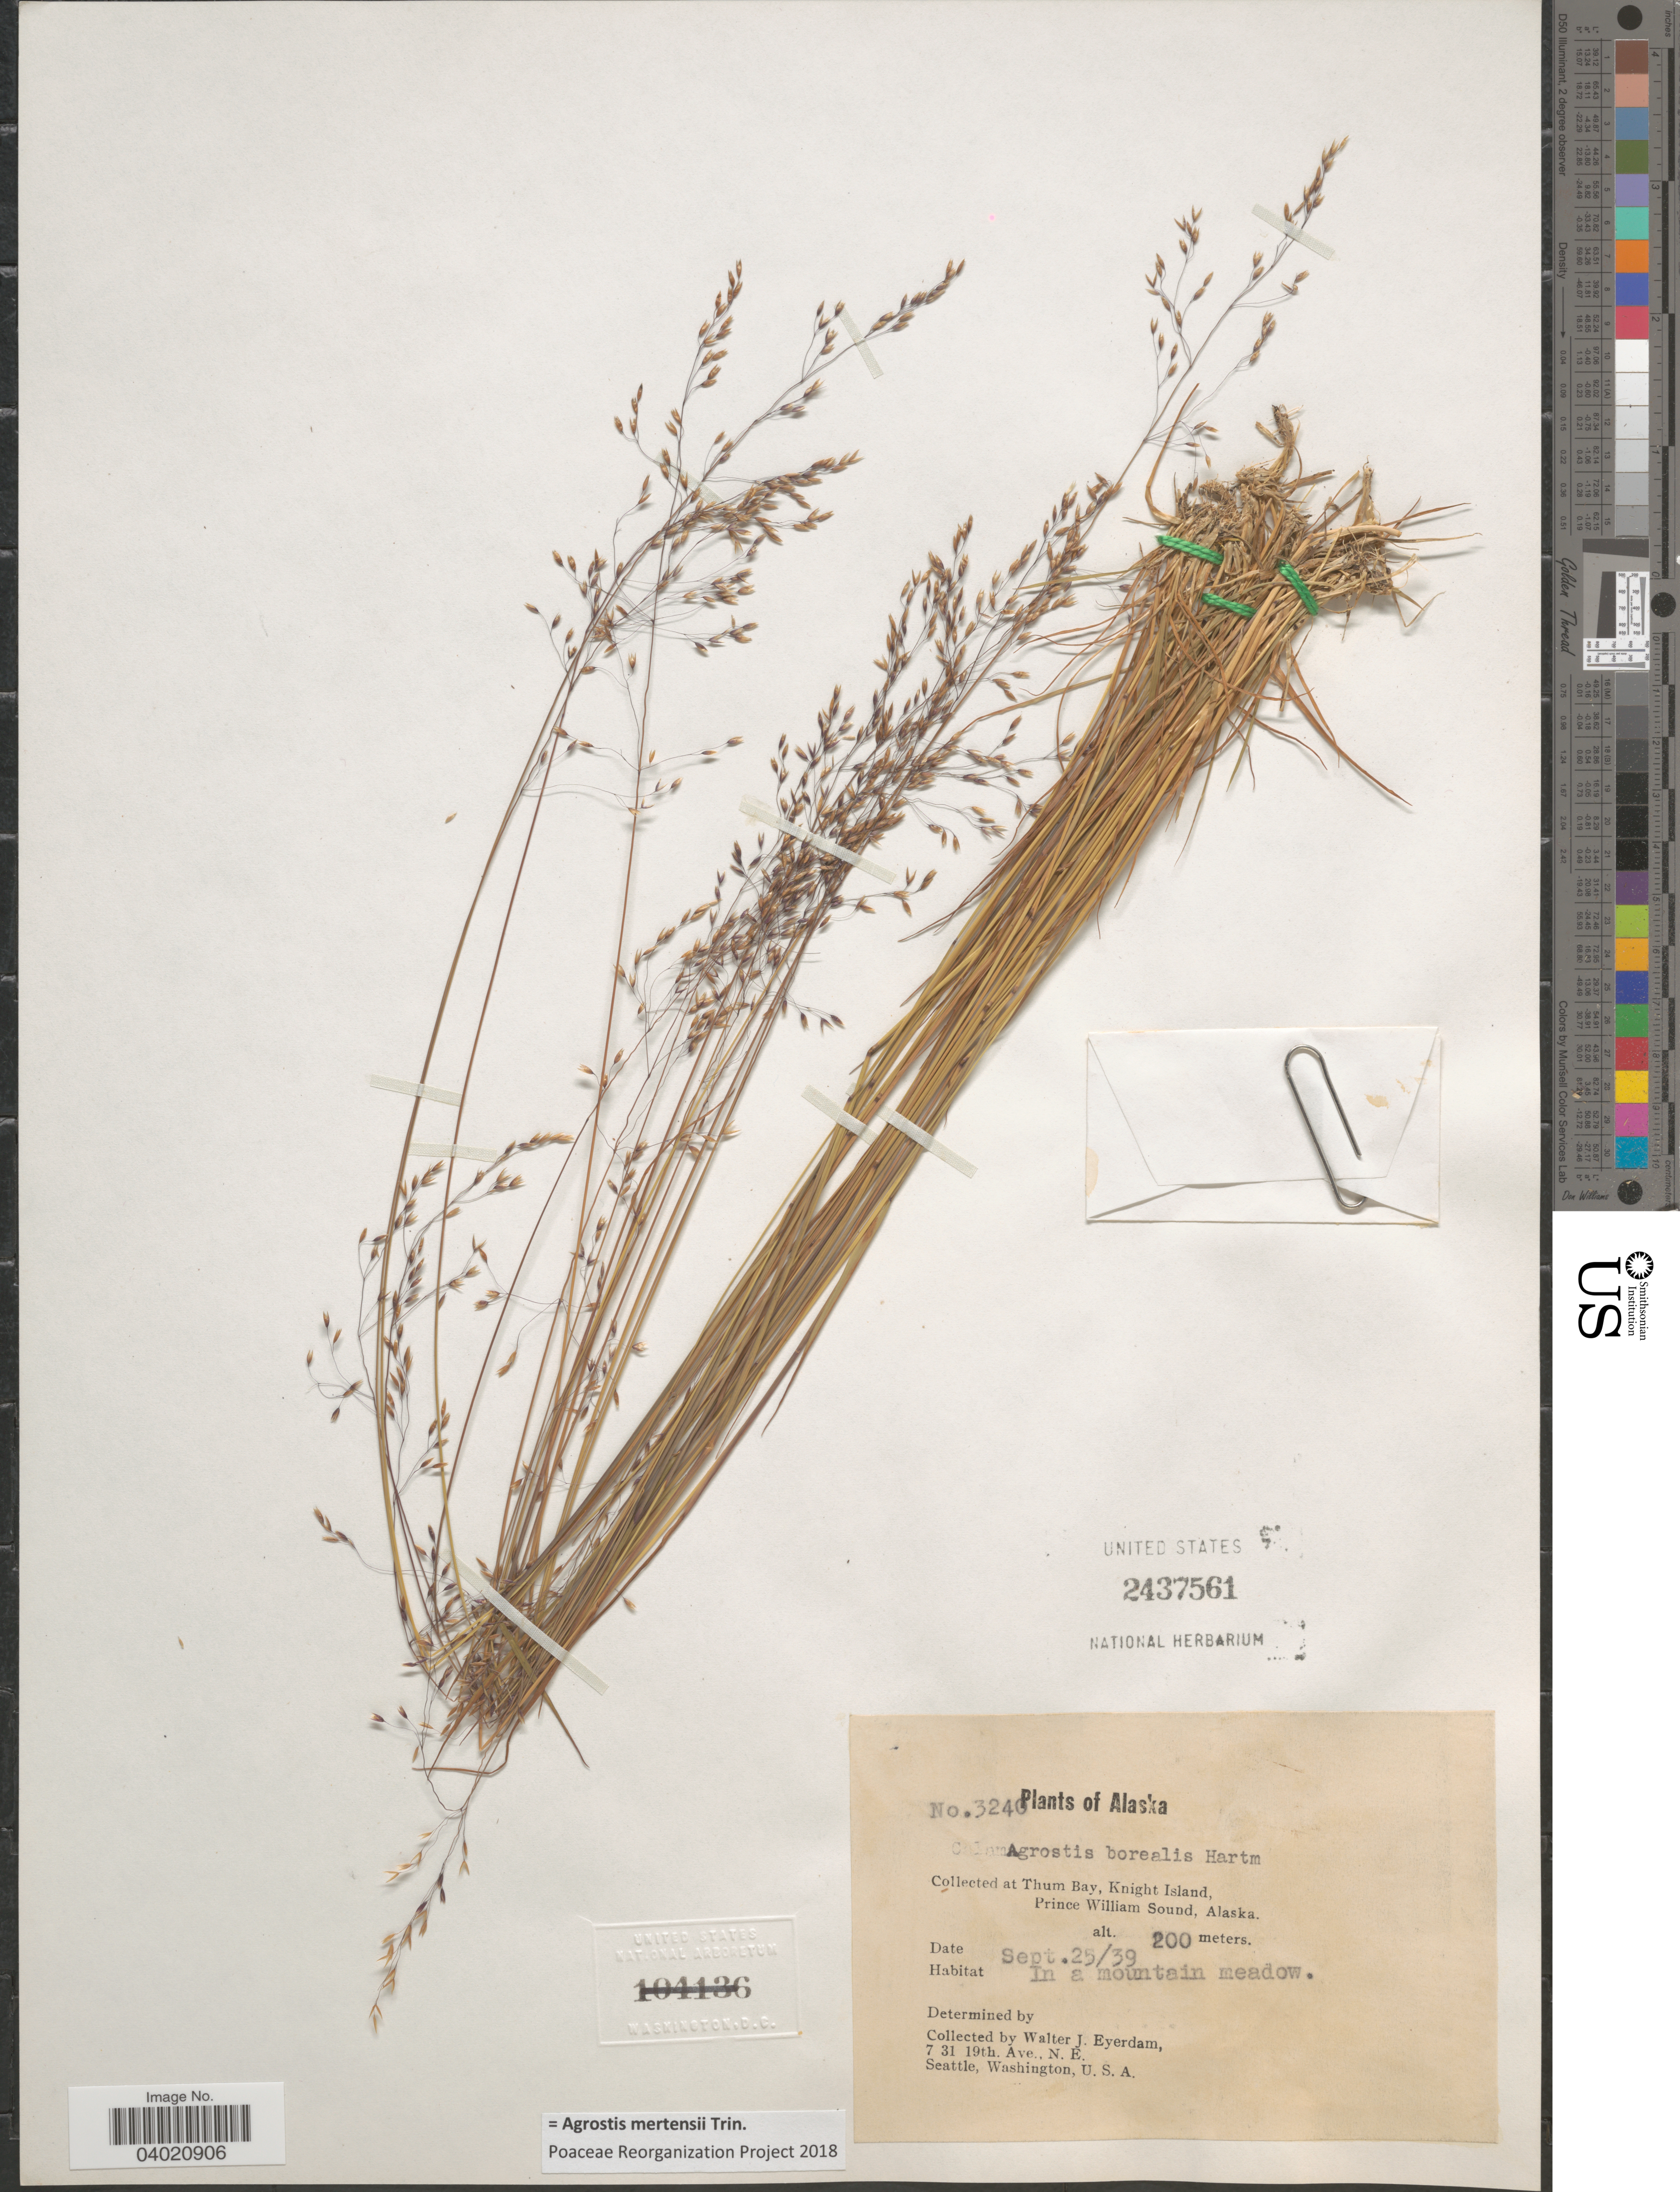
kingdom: Plantae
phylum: Tracheophyta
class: Liliopsida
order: Poales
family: Poaceae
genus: Agrostis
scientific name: Agrostis mertensii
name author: Trin.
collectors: W. J. Eyerdam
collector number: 3240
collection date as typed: Transcribed d/m/y: 25/9/39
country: United States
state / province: Alaska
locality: Thum Bay, Knight Island. Prince William Sound.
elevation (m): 200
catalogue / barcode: US 2437561